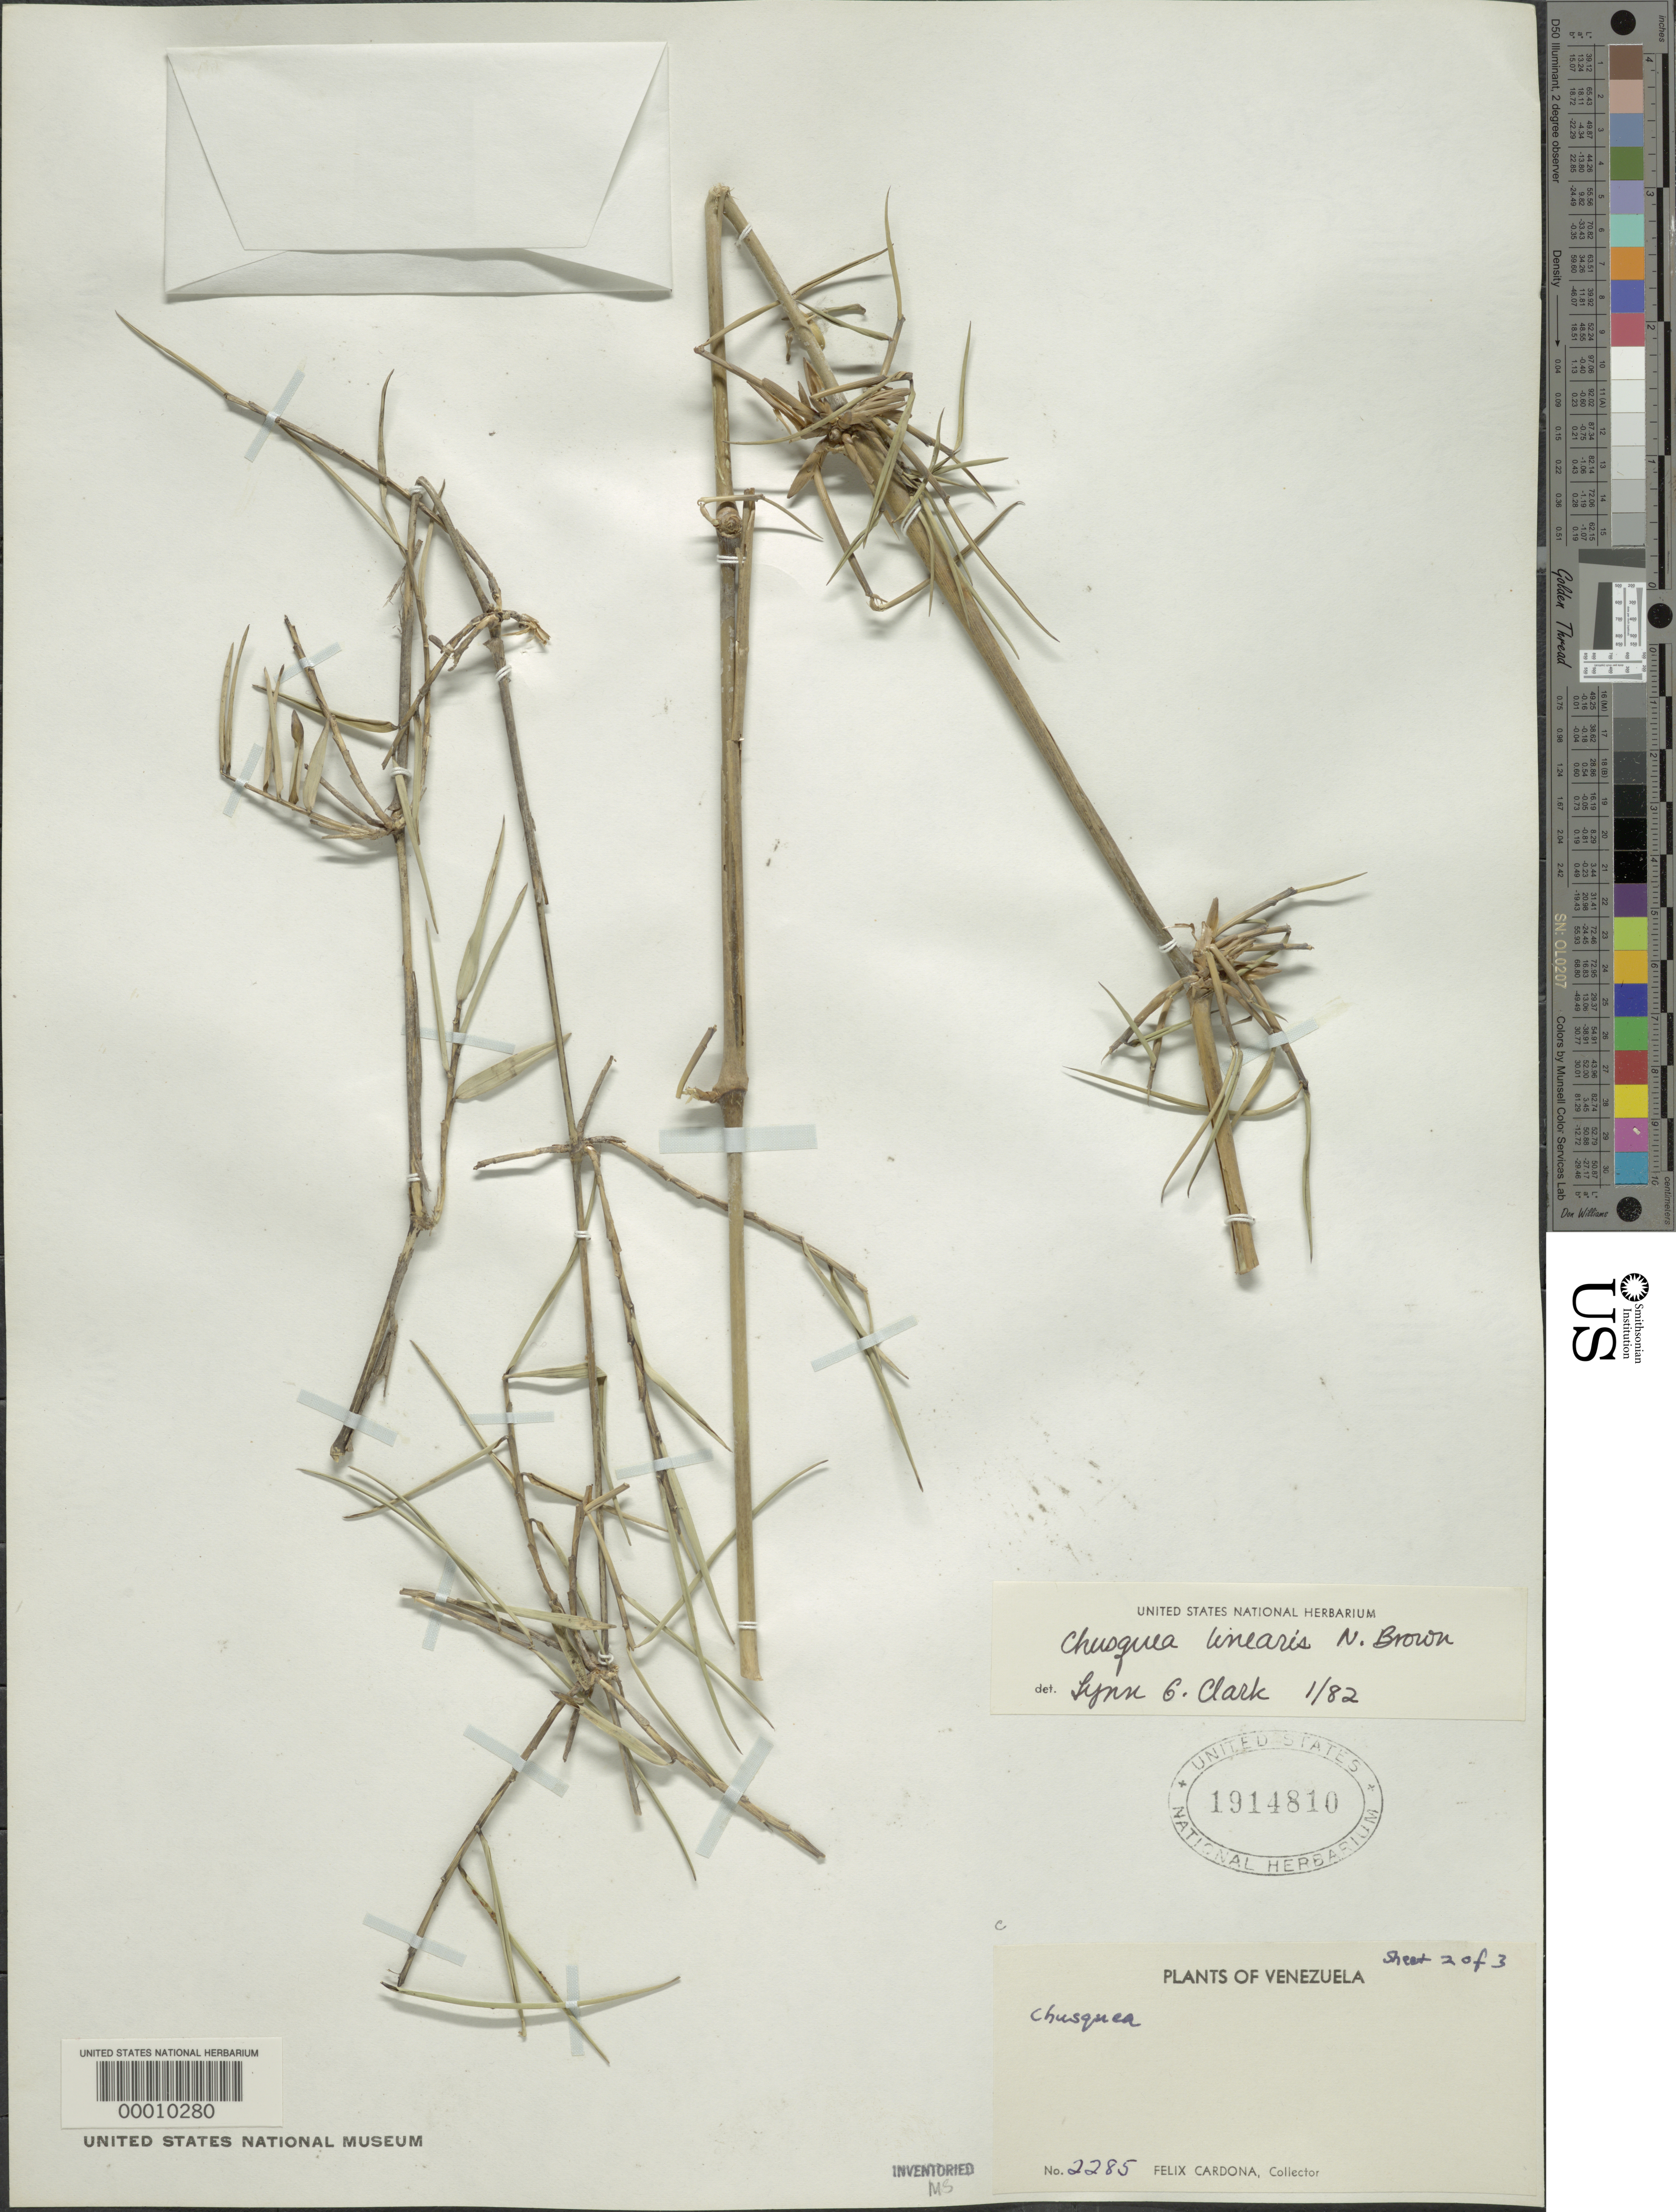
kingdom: Plantae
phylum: Tracheophyta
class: Liliopsida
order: Poales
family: Poaceae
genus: Chusquea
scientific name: Chusquea linearis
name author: N.E. Br.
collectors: F. Cardona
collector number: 2285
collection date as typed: Oct 1947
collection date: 1947-10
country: Venezuela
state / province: Bolívar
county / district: Caroni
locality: Caroni, Guayana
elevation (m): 1900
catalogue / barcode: US 1914810